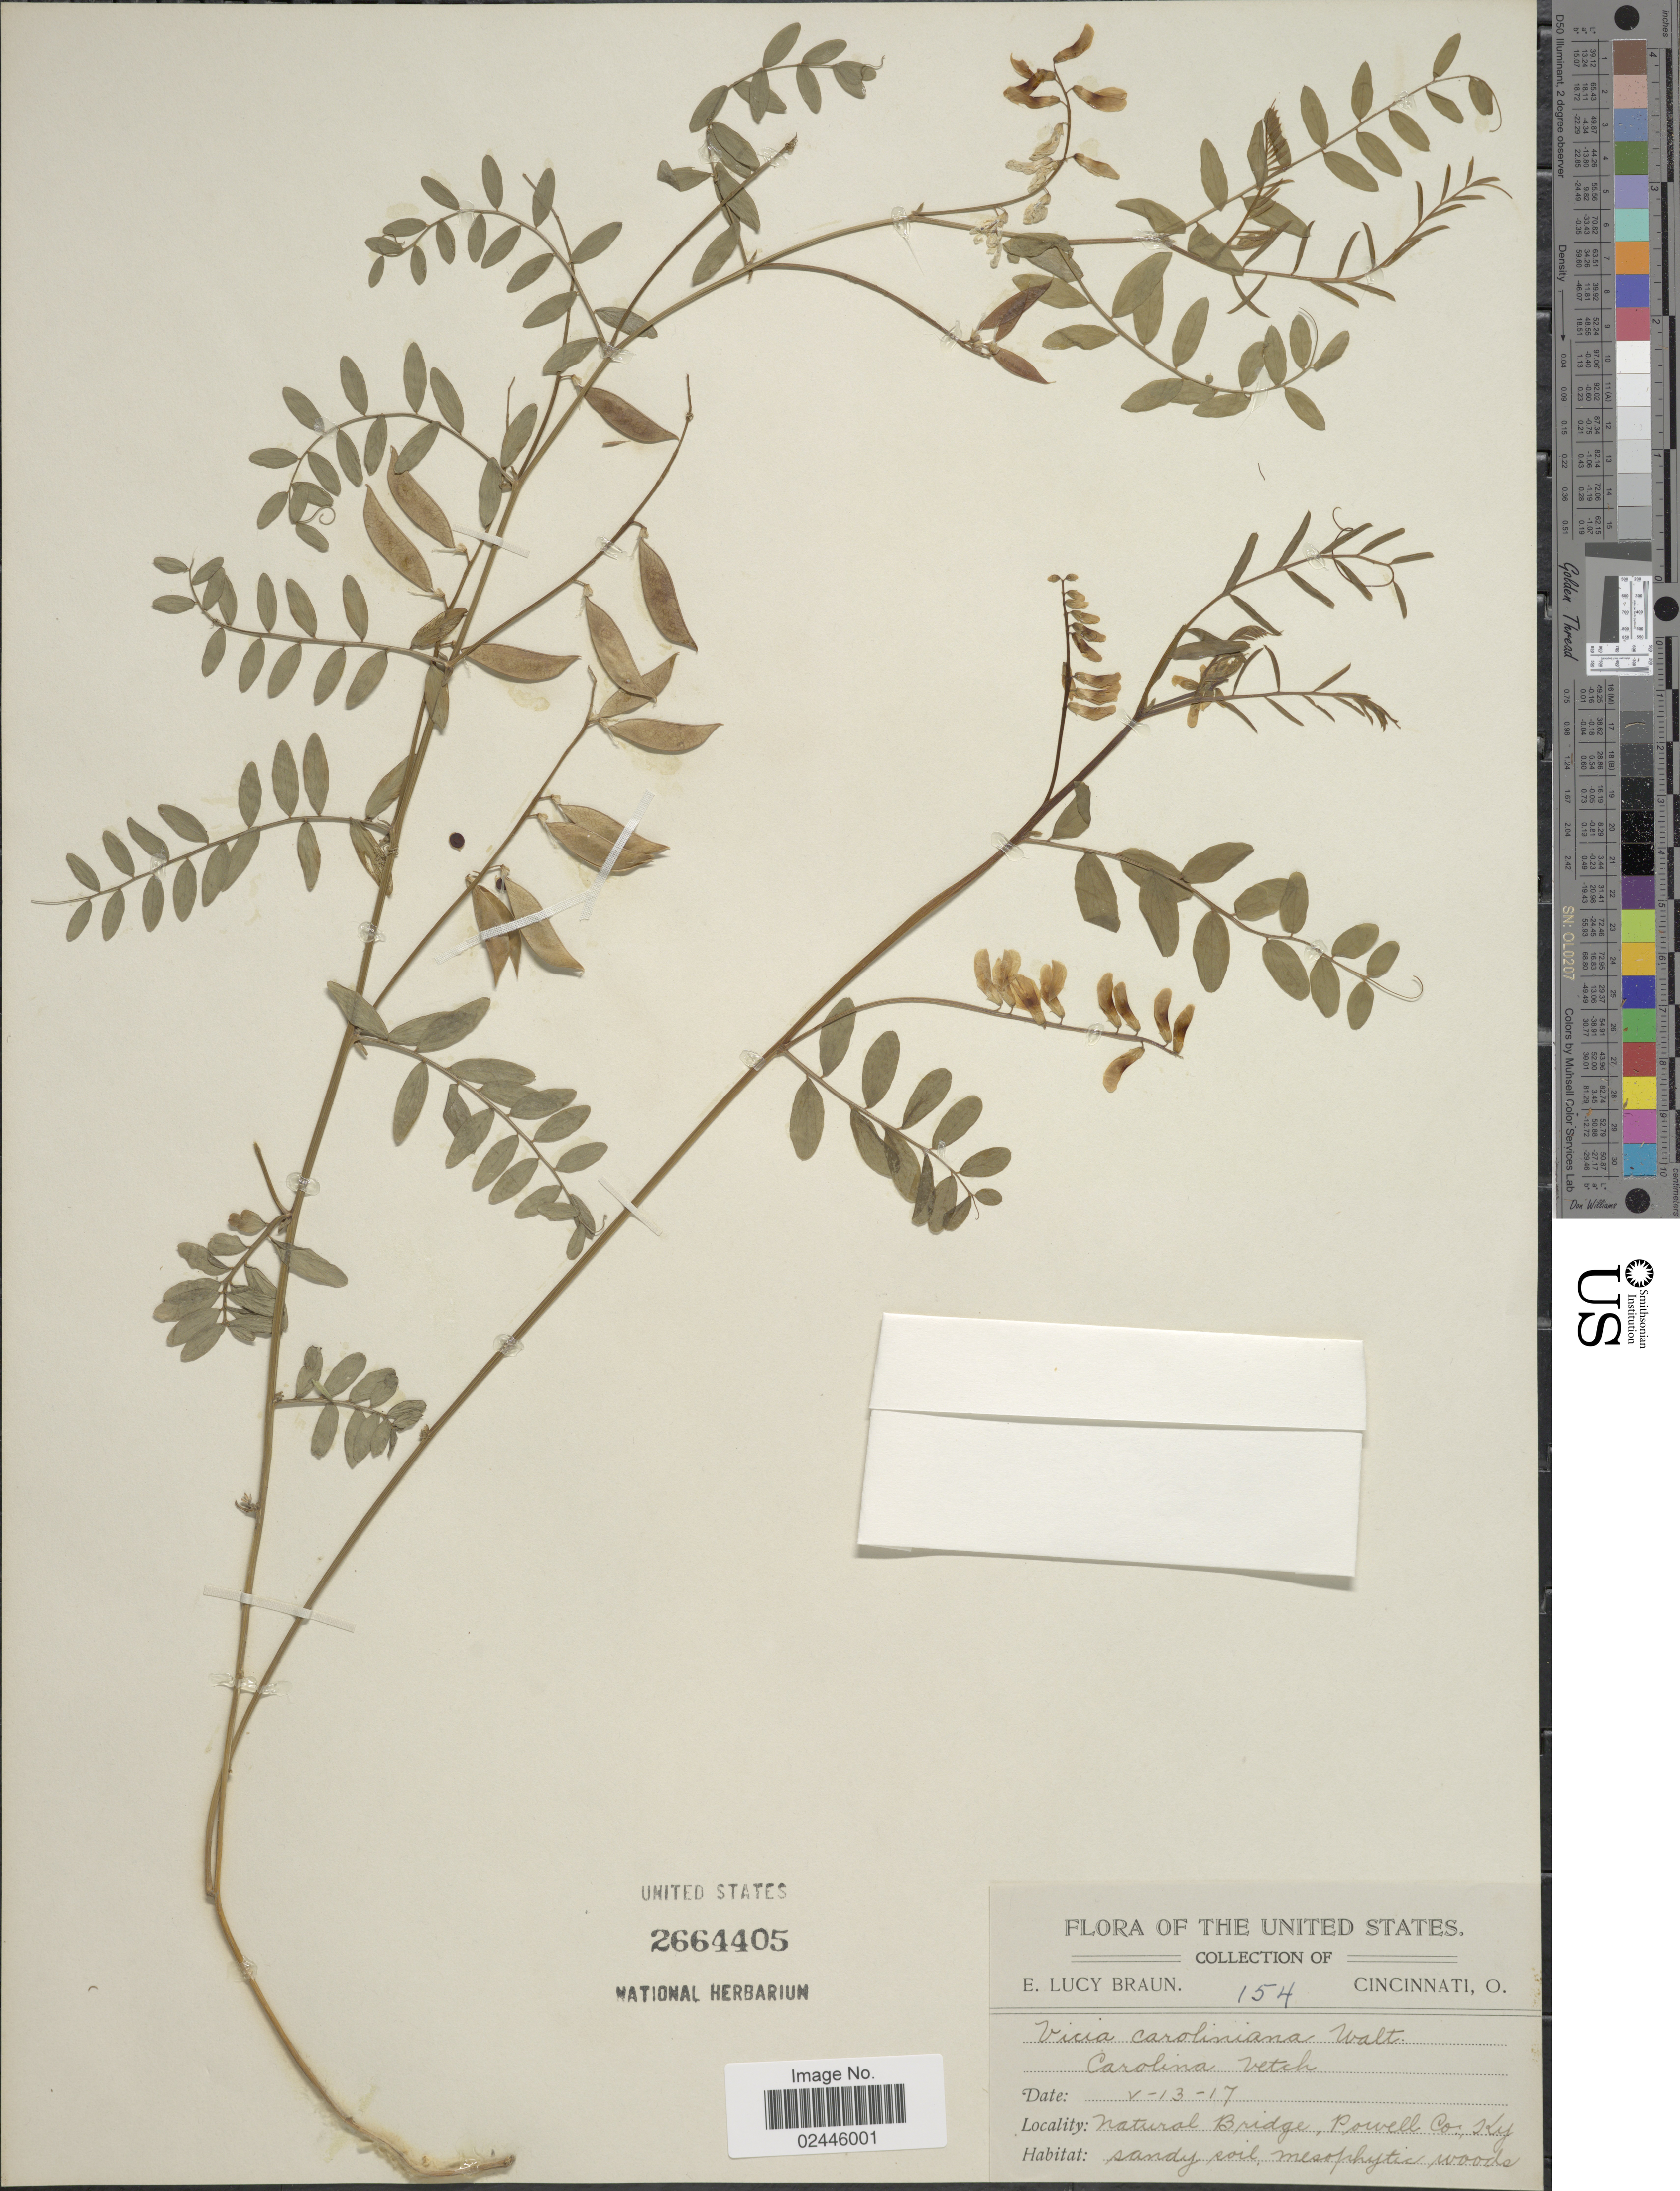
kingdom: Plantae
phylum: Tracheophyta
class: Magnoliopsida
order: Fabales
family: Fabaceae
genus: Vicia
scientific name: Vicia caroliniana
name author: Walter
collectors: E. L. Braun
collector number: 154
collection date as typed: Transcribed d/m/y: 13/5/17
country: United States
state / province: Kentucky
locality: Natural Bridge, Powell Co.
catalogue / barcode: US 2664405